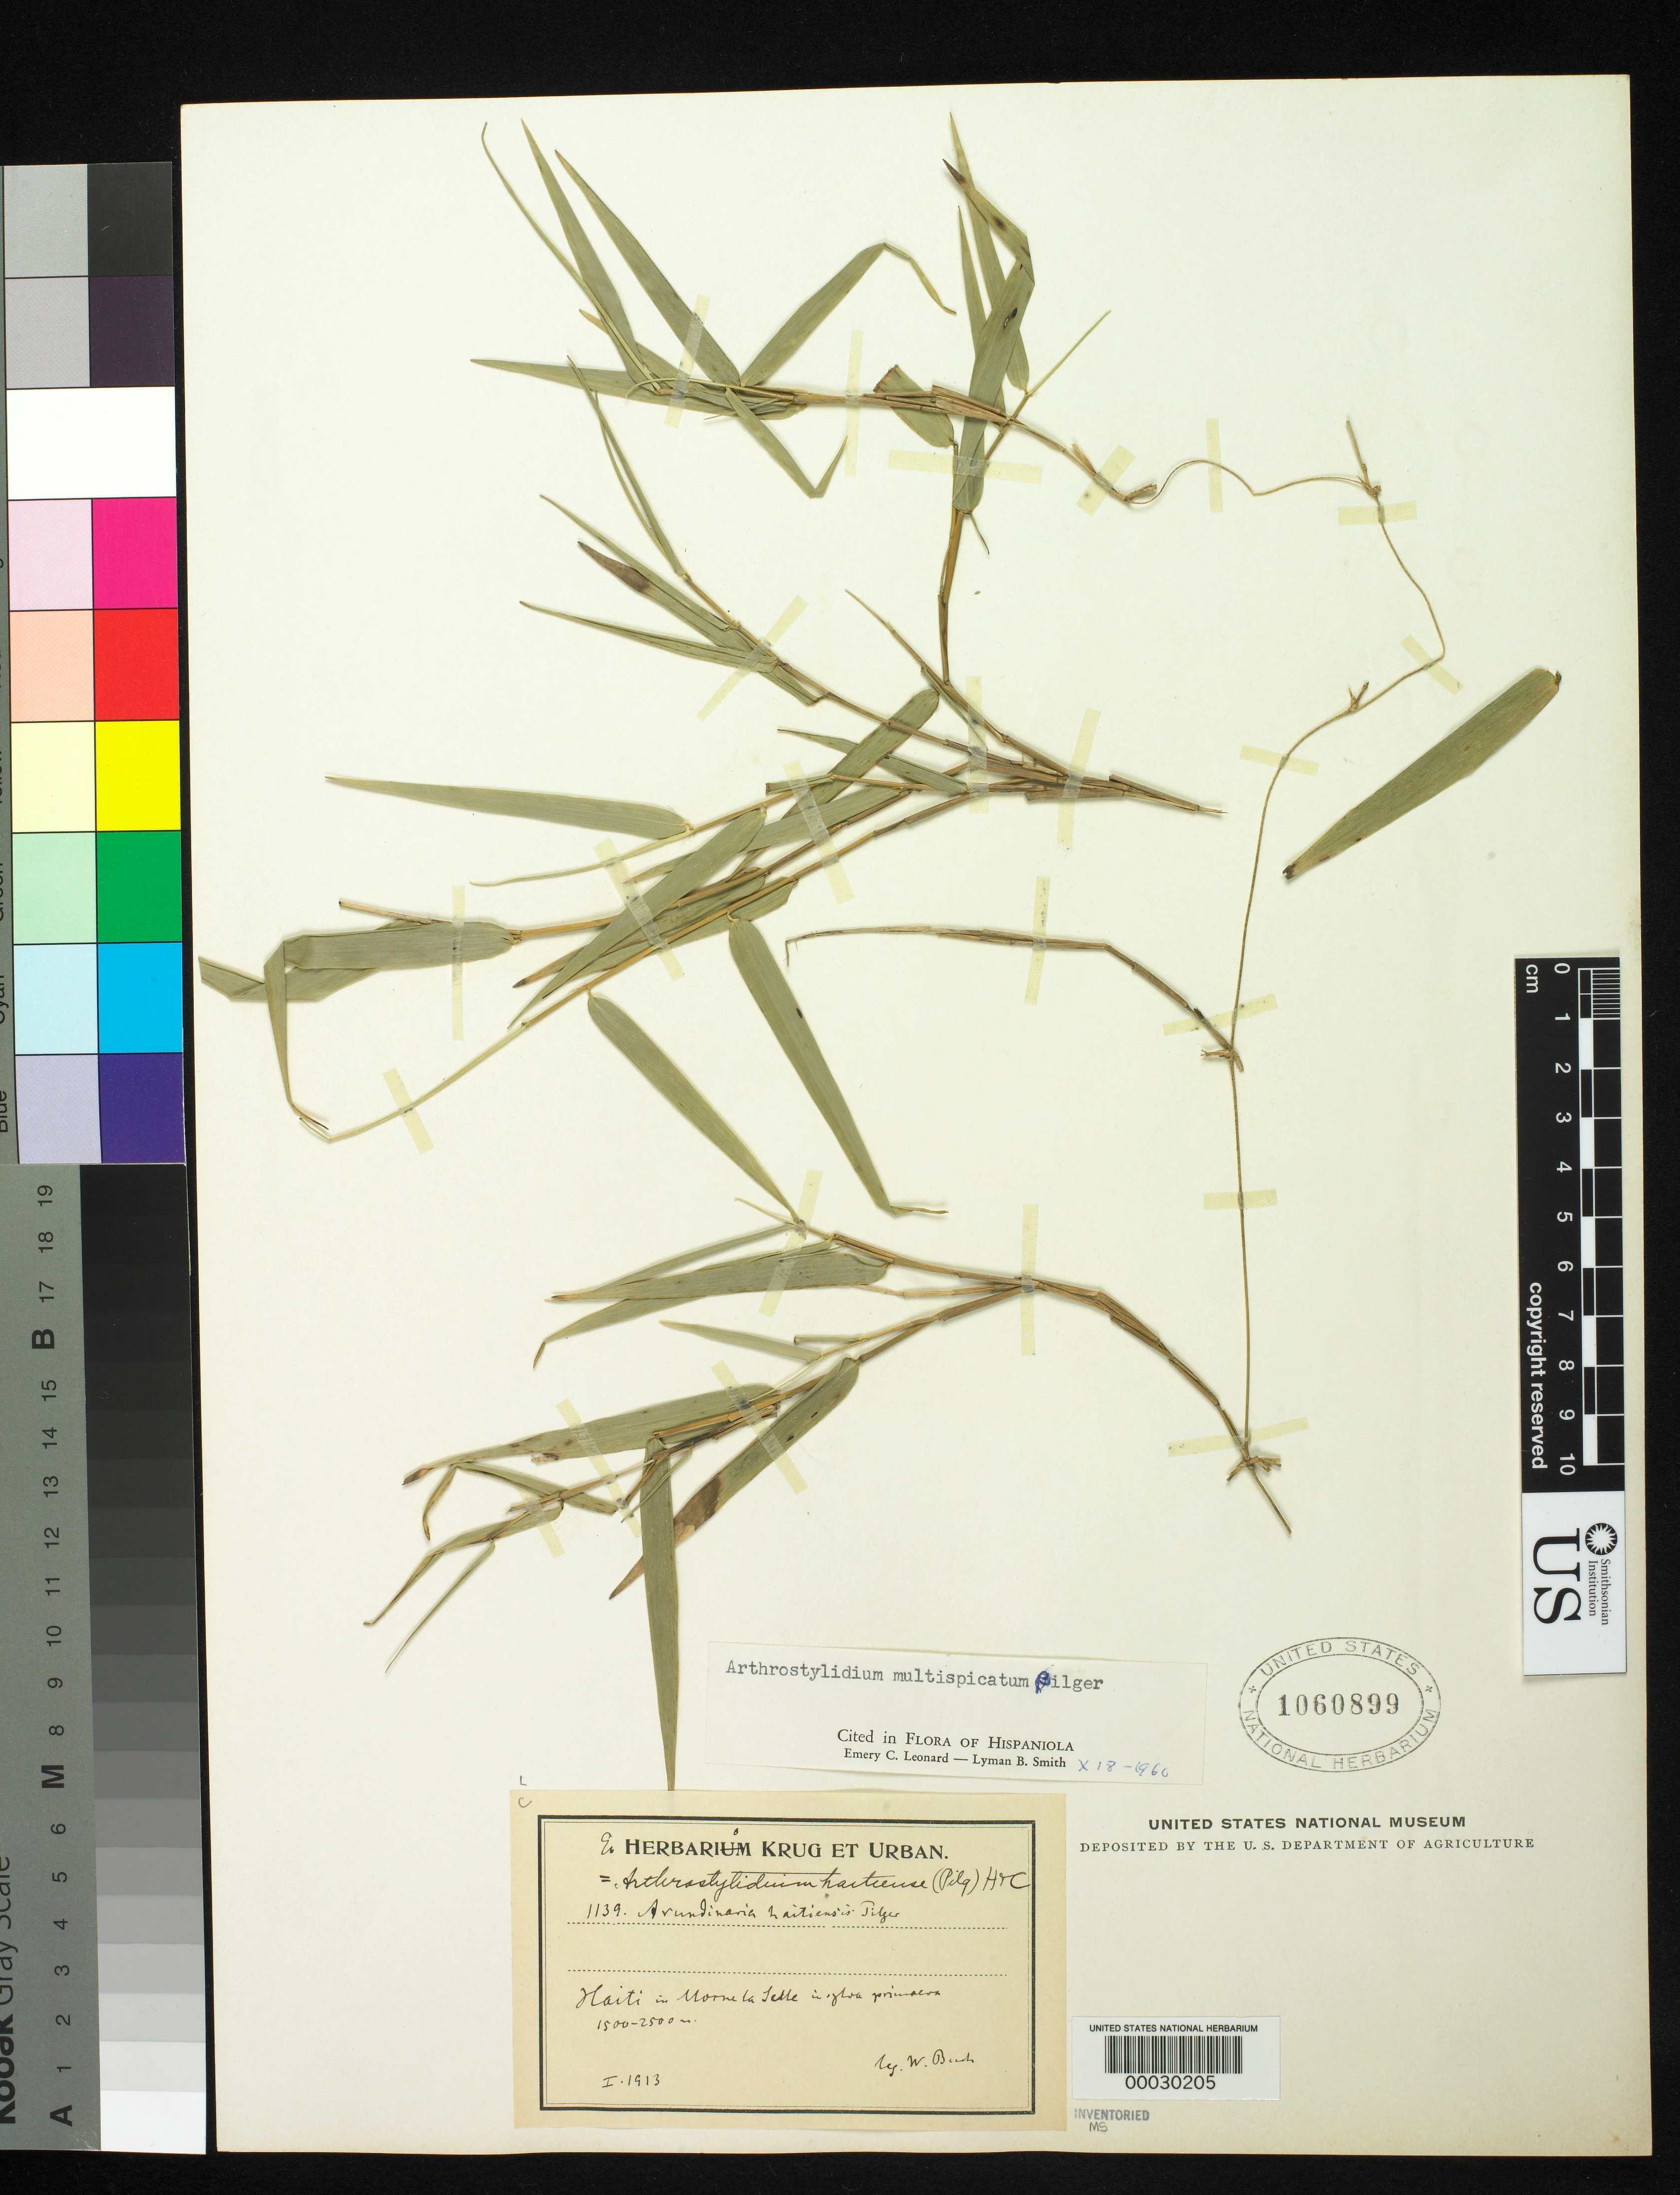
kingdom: Plantae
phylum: Tracheophyta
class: Liliopsida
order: Poales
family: Poaceae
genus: Arthrostylidium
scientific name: Arthrostylidium multispicatum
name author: Pilg. in Urb.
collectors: W. Bach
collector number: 1139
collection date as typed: Jan 1913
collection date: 1913-01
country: Haiti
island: Hispaniola Island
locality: Morne la telle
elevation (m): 1500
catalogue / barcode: US 1060899